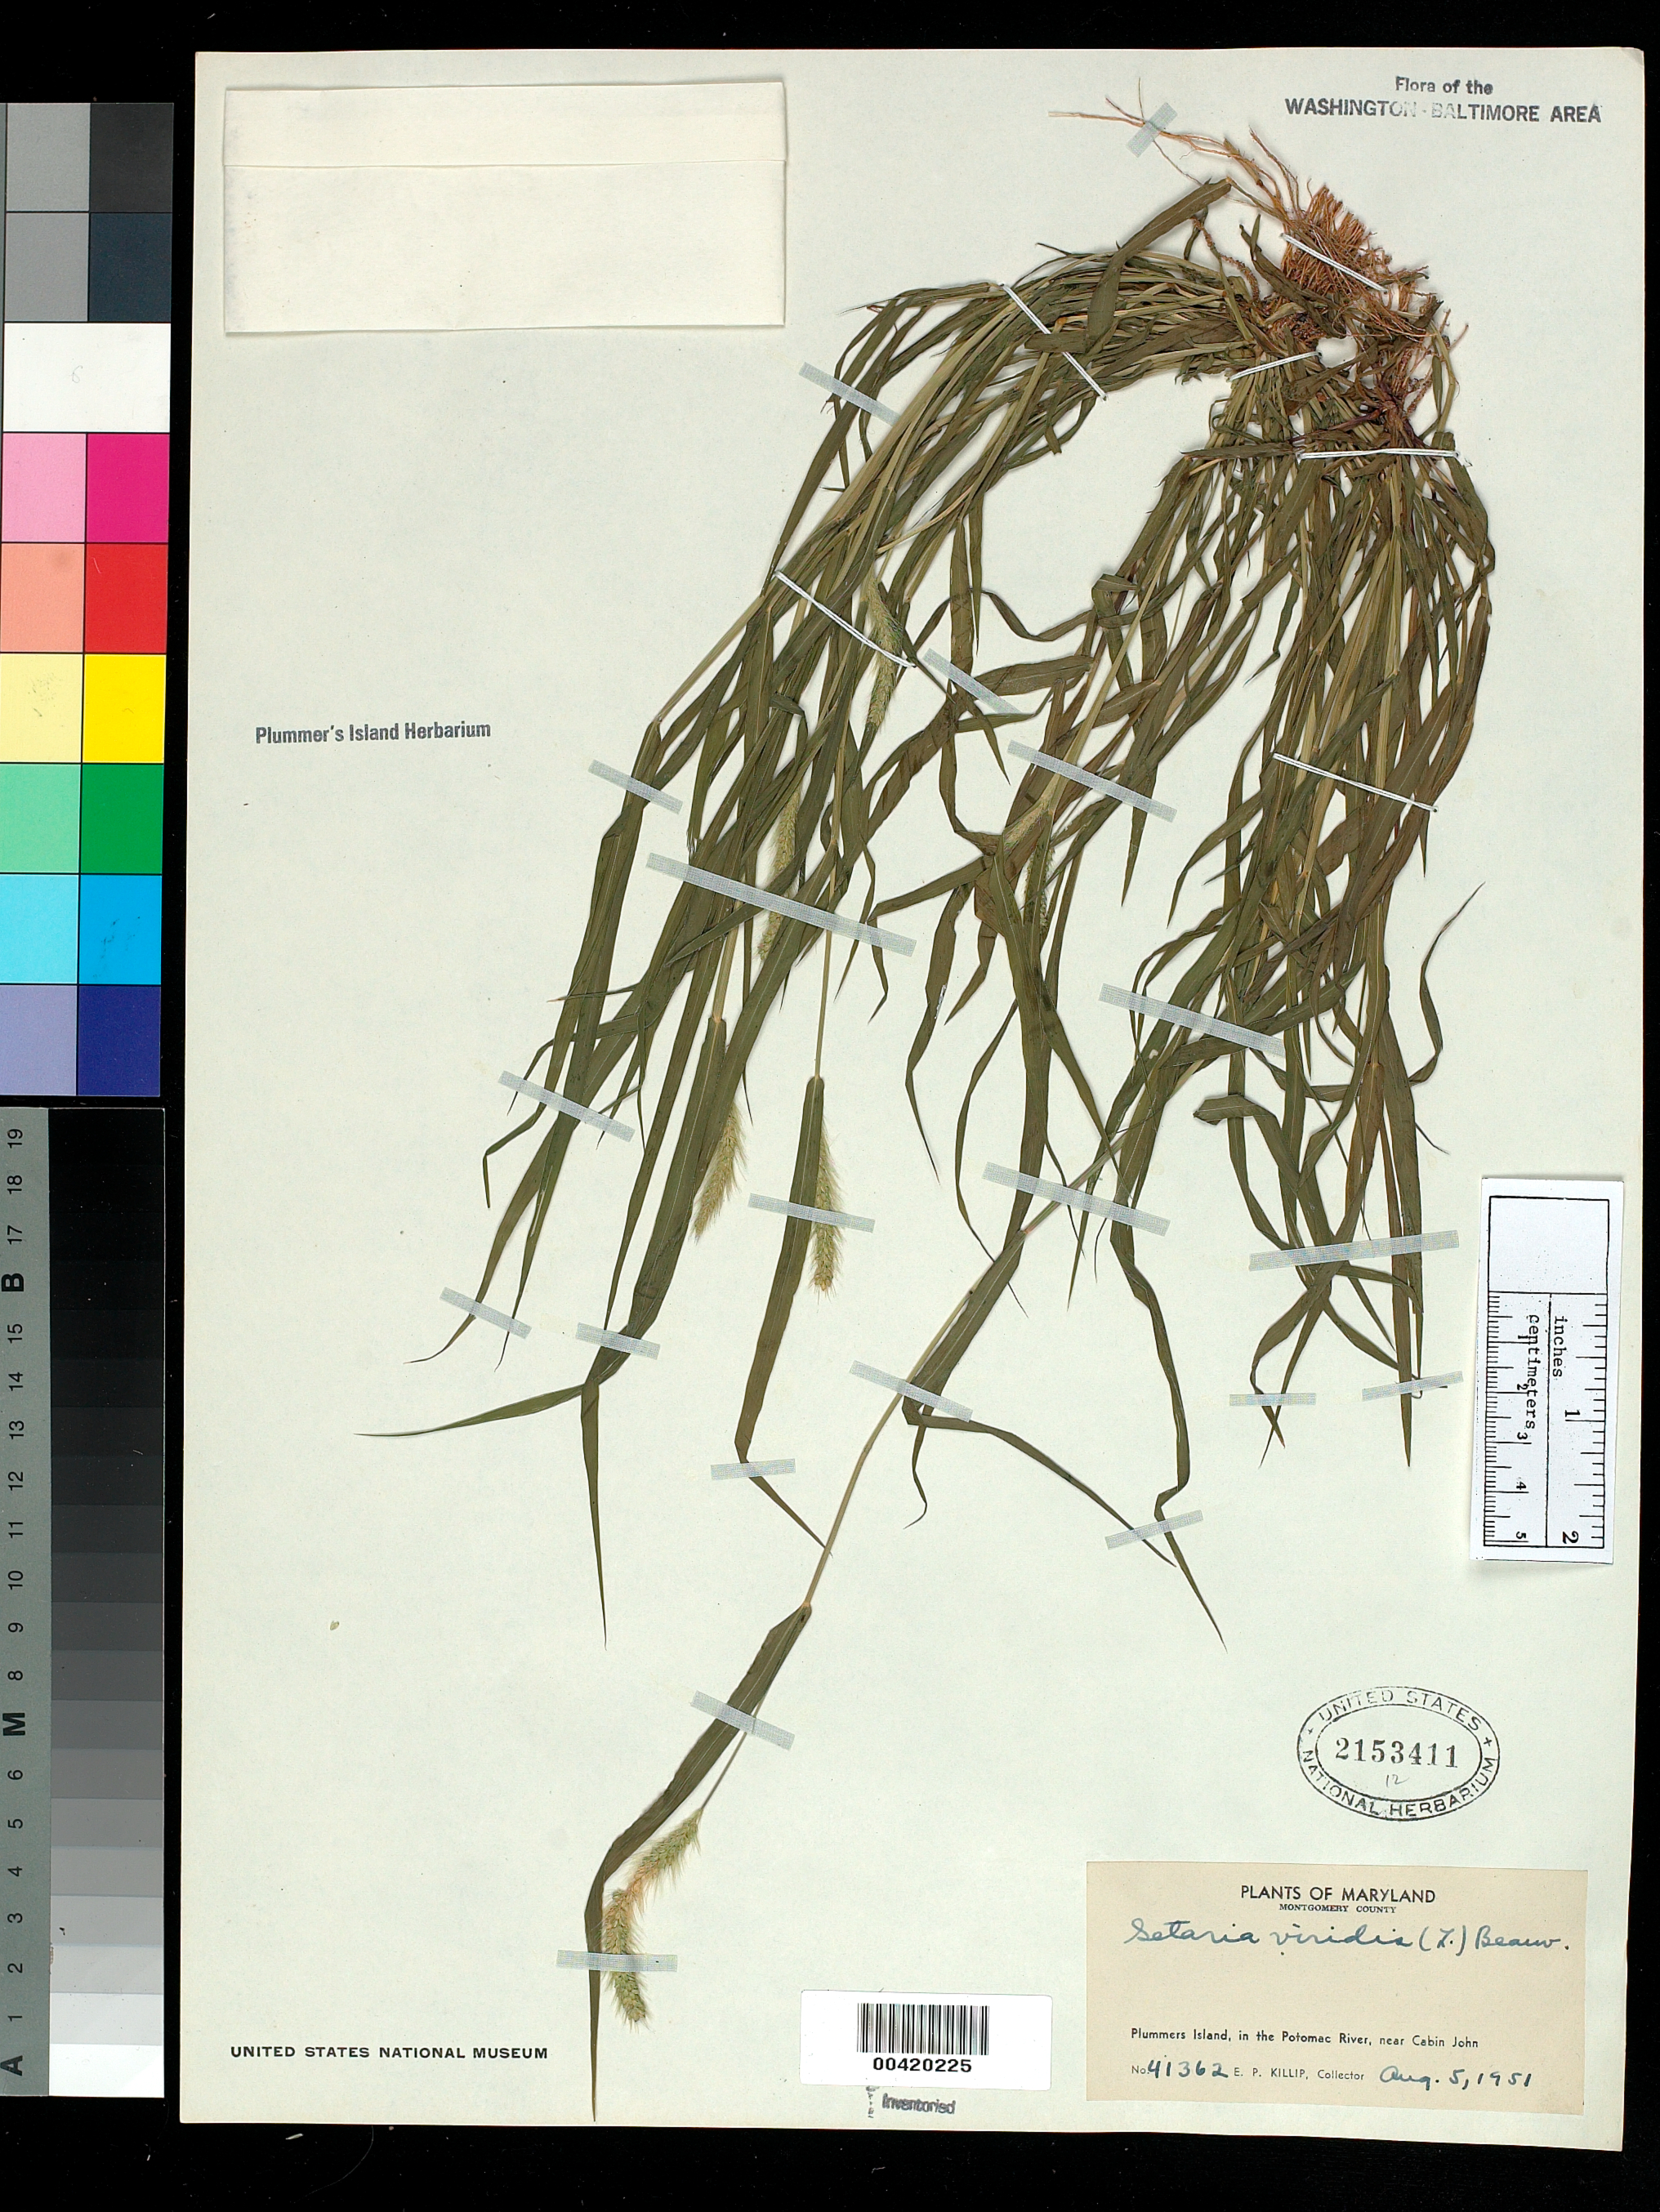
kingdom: Plantae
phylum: Tracheophyta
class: Liliopsida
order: Poales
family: Poaceae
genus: Setaria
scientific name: Setaria viridis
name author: (L.) P. Beauv.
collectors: E. P. Killip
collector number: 41362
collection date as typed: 05 Aug 1951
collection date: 1951-08-05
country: United States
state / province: Maryland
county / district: Montgomery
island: Plummers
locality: Plummer's Island C. & O. Canal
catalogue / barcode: US 2153411